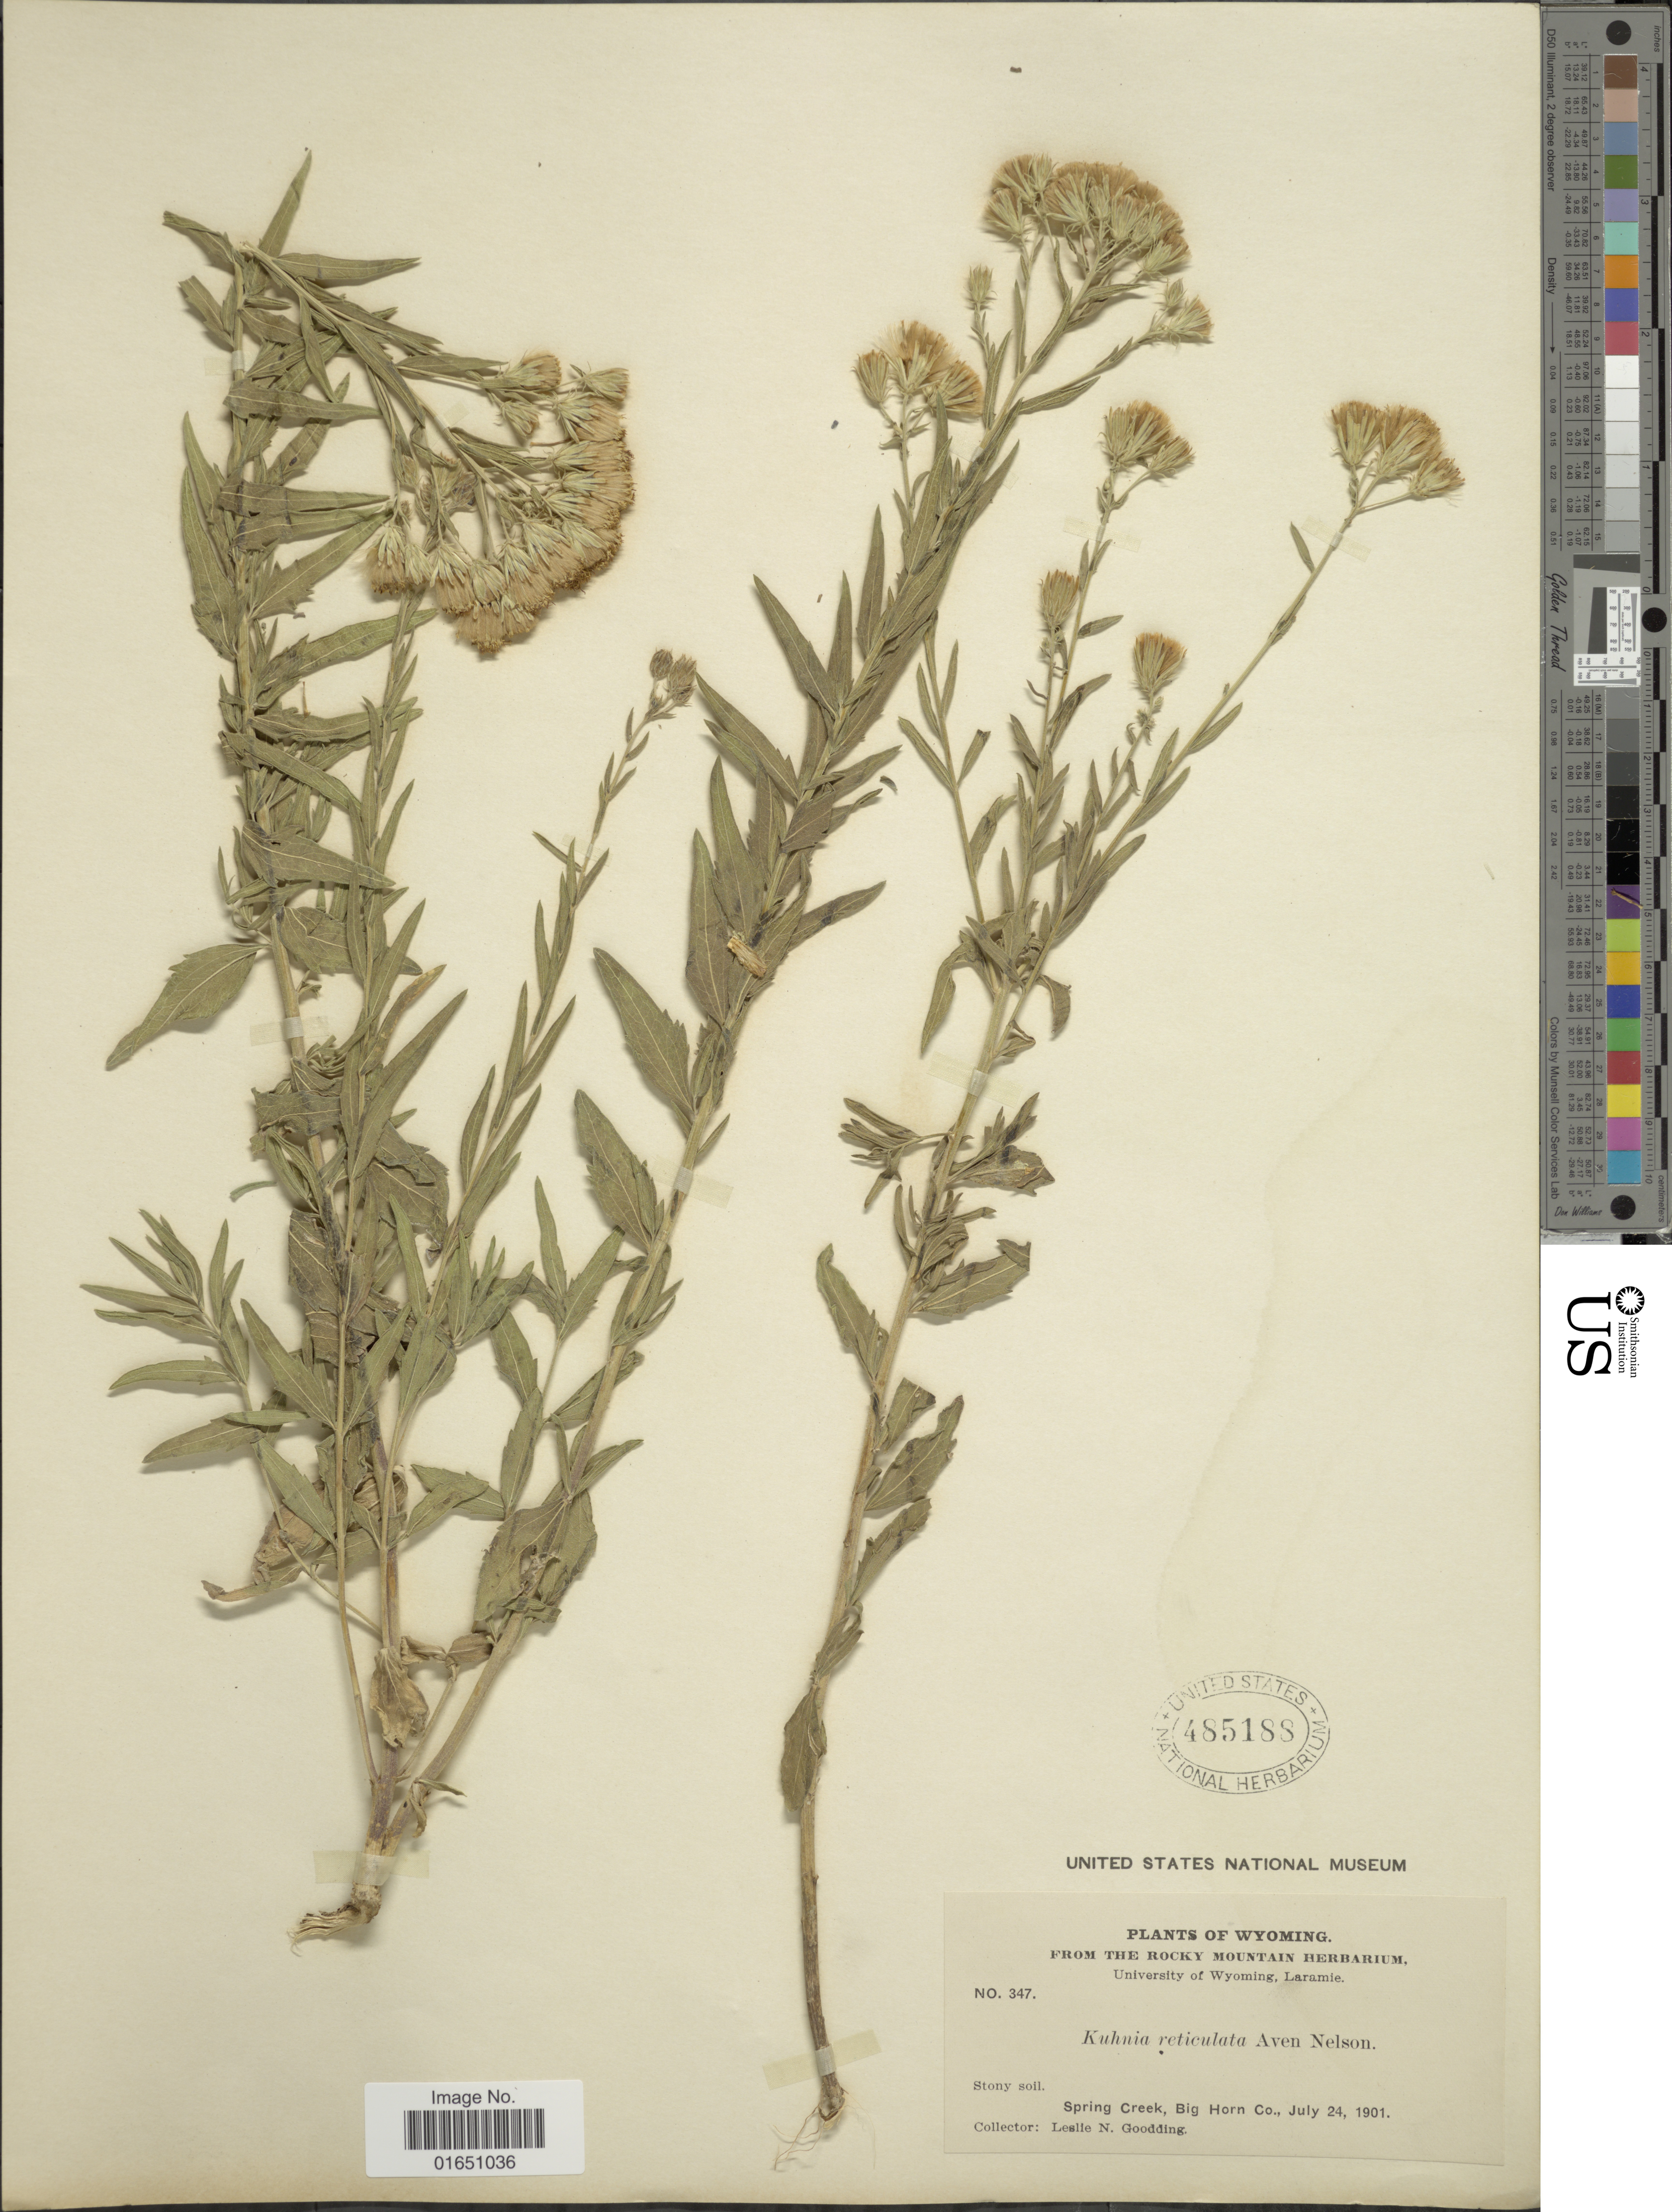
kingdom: Plantae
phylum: Tracheophyta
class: Magnoliopsida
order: Asterales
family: Asteraceae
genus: Brickellia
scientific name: Brickellia eupatorioides var. corymbulosa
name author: (Torr. & A. Gray) Shinners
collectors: L. N. Goodding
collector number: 347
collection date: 1901-07-24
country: United States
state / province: Wyoming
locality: The Rocky Mountain, University of Wyoming, Laramie, Spring Creek, Big Horn Co.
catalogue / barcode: US 485188